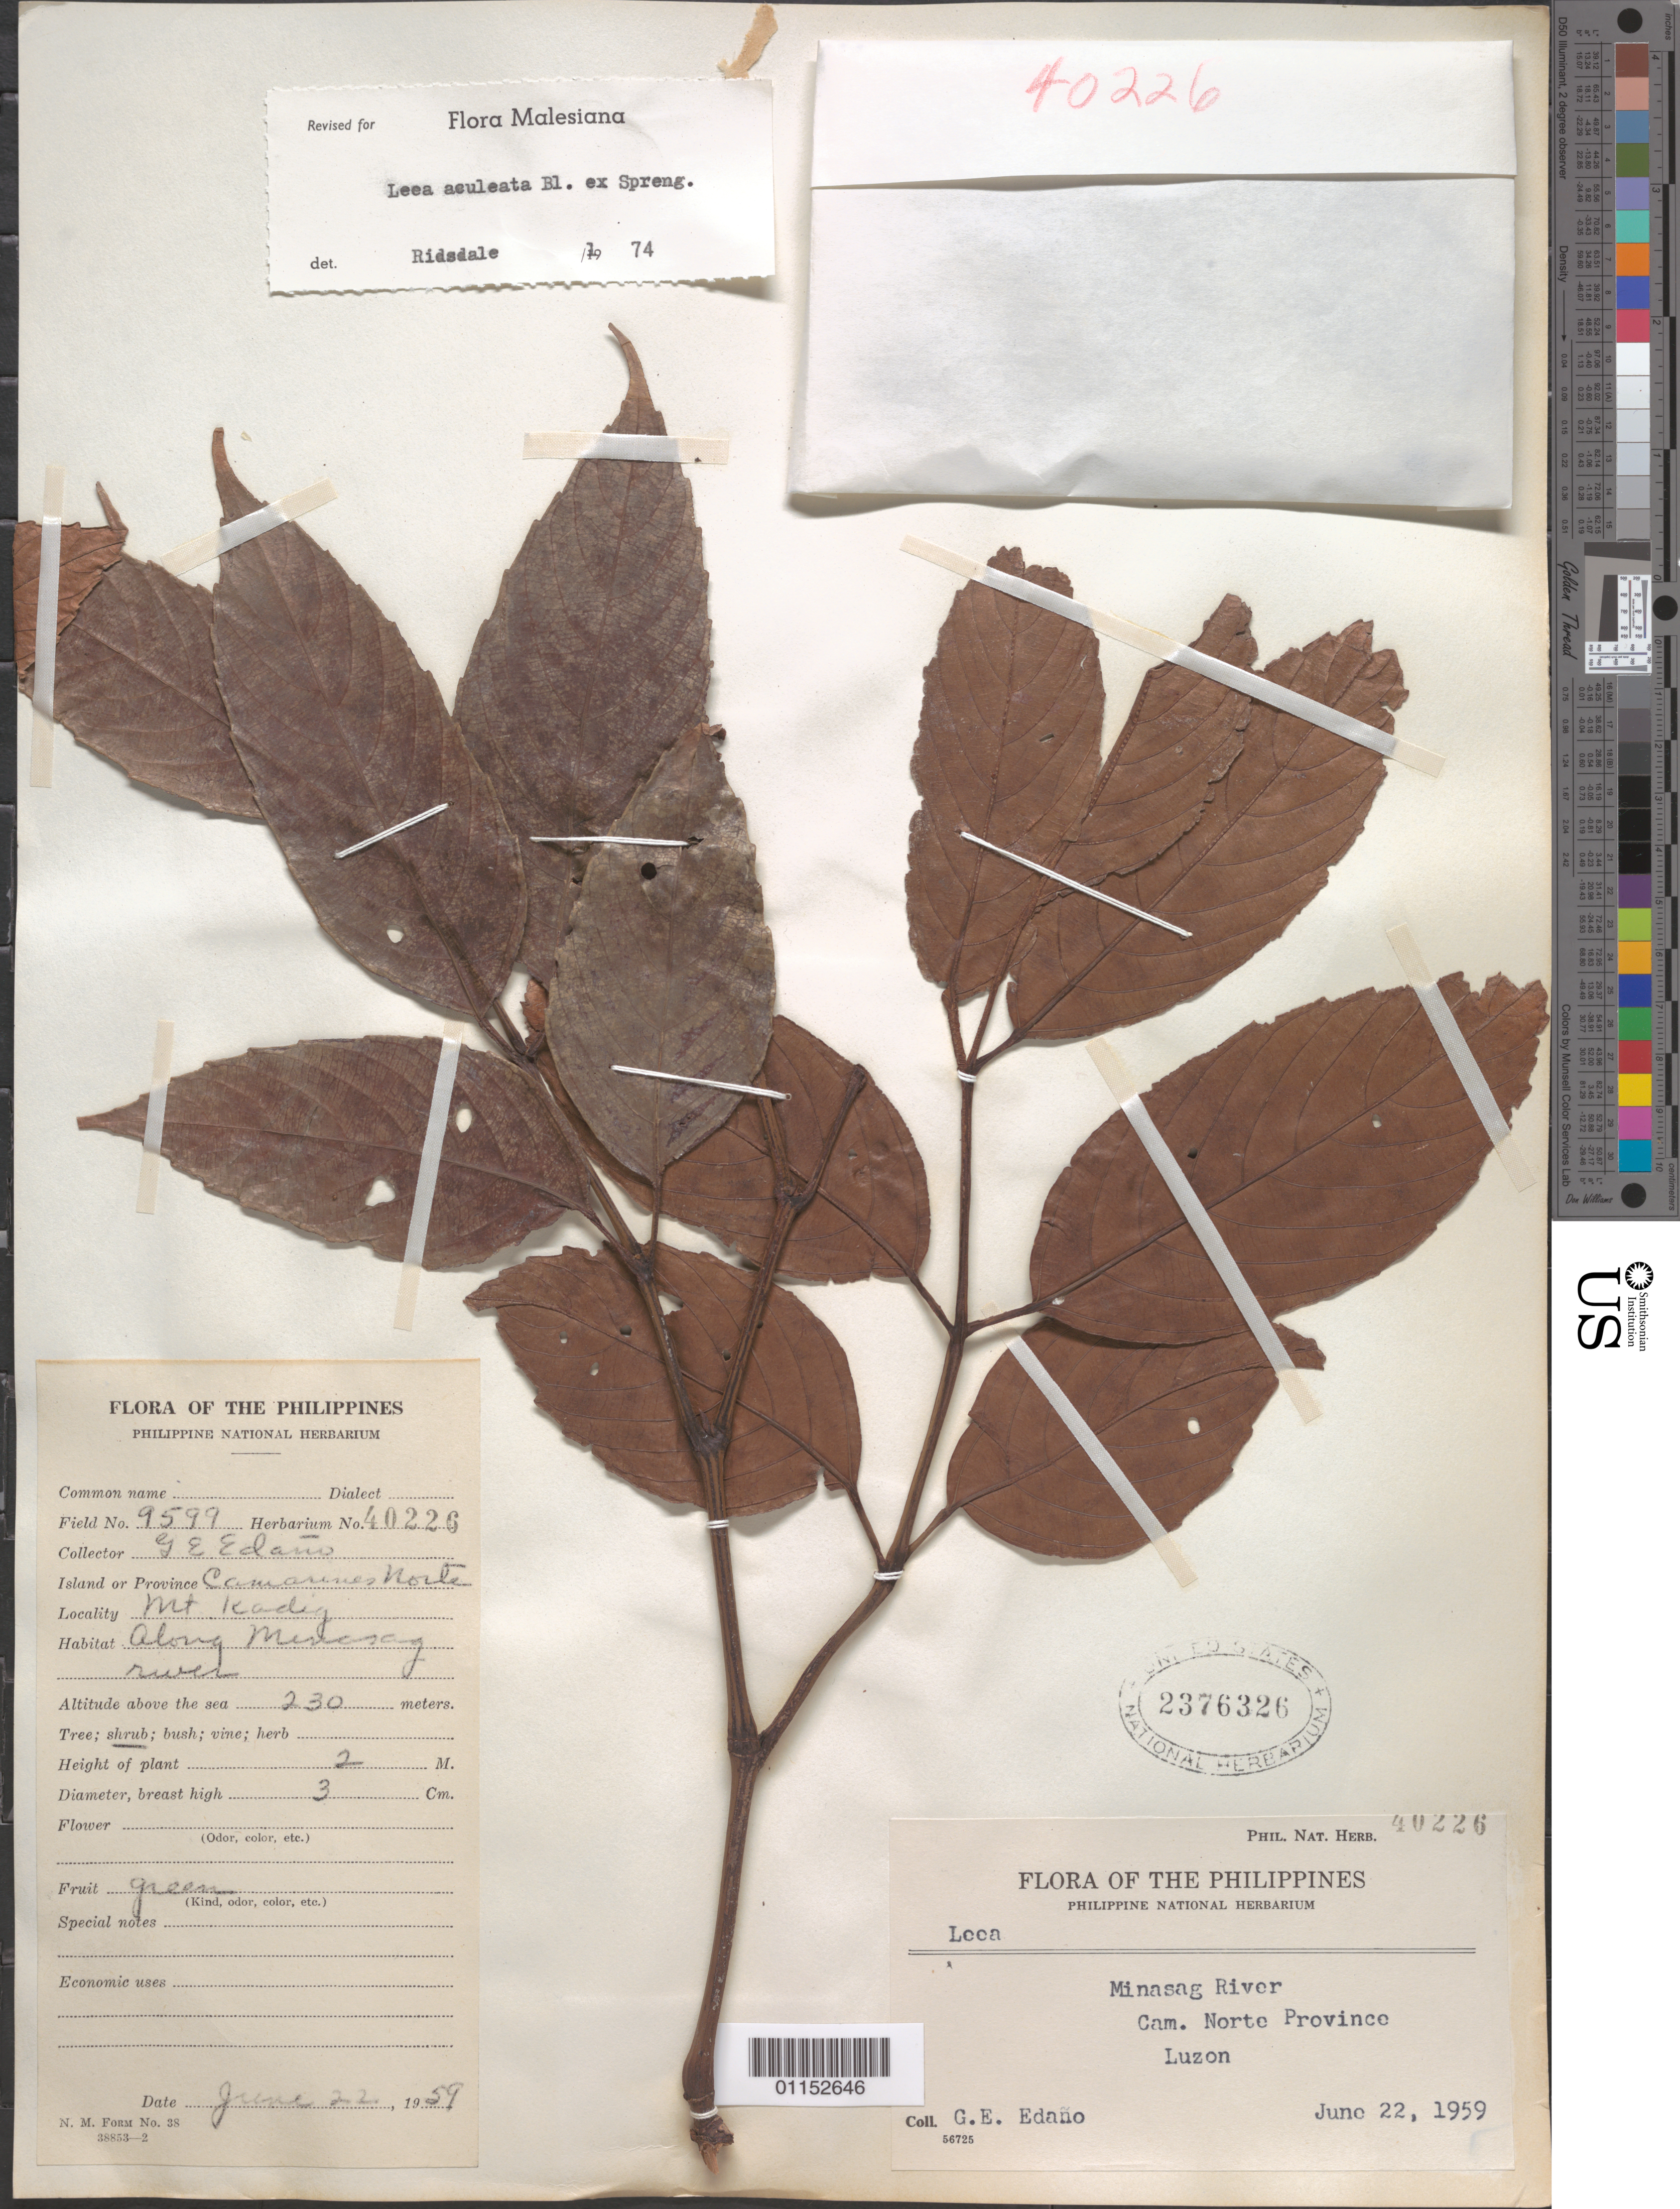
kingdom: Plantae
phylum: Tracheophyta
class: Magnoliopsida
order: Vitales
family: Vitaceae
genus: Leea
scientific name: Leea aculeata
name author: Blume ex Spreng.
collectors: G. E. Edaño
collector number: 40226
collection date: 1959-06-22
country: Philippines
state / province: Bicol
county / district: Camarines Norte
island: Luzon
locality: Minasag River.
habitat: Along river.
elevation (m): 230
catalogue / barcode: US 2376326